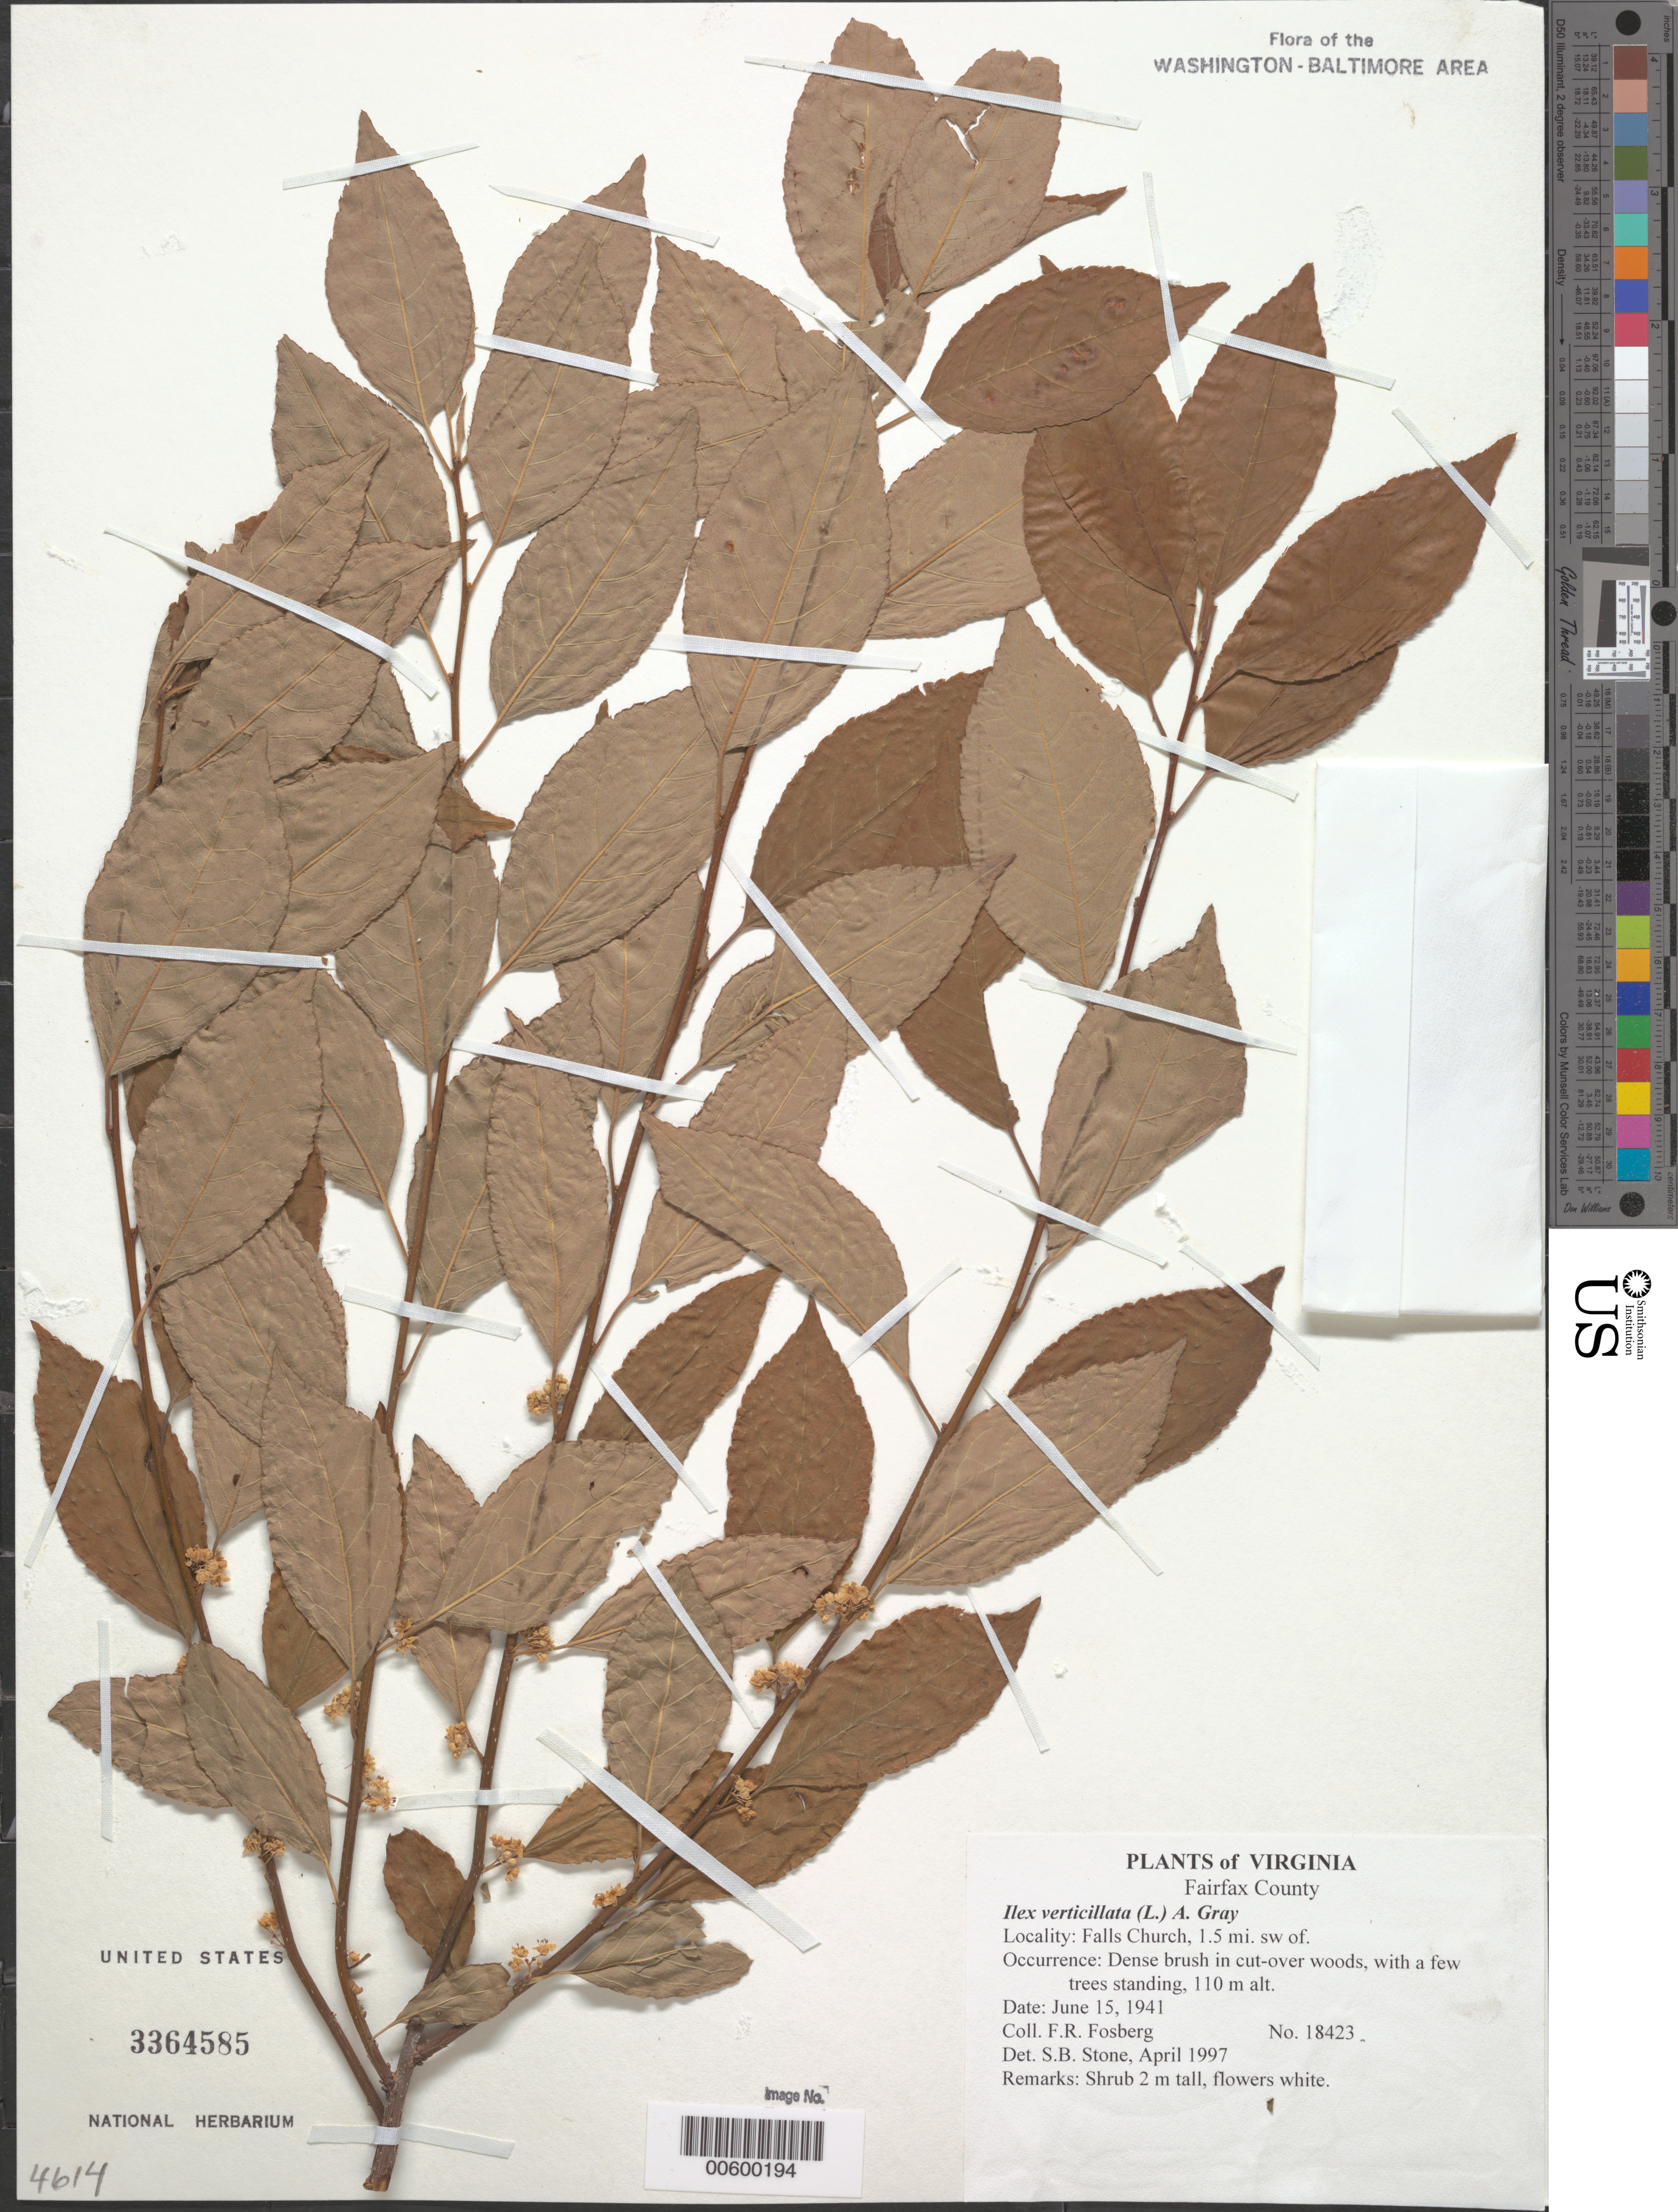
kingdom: Plantae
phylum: Tracheophyta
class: Magnoliopsida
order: Aquifoliales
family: Aquifoliaceae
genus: Ilex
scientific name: Ilex verticillata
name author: (L.) A. Gray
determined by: Stone, S. B.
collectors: F. R. Fosberg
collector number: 18423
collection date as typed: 15 Jun 1941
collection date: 1941-06-15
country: United States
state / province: Virginia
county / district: Fairfax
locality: Falls Church, 1.5 mi. SW of.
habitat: Dense brush in cut-over woods, with a few trees standing, 110 m alt.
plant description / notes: Common name: Winterberry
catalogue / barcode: US 3364585